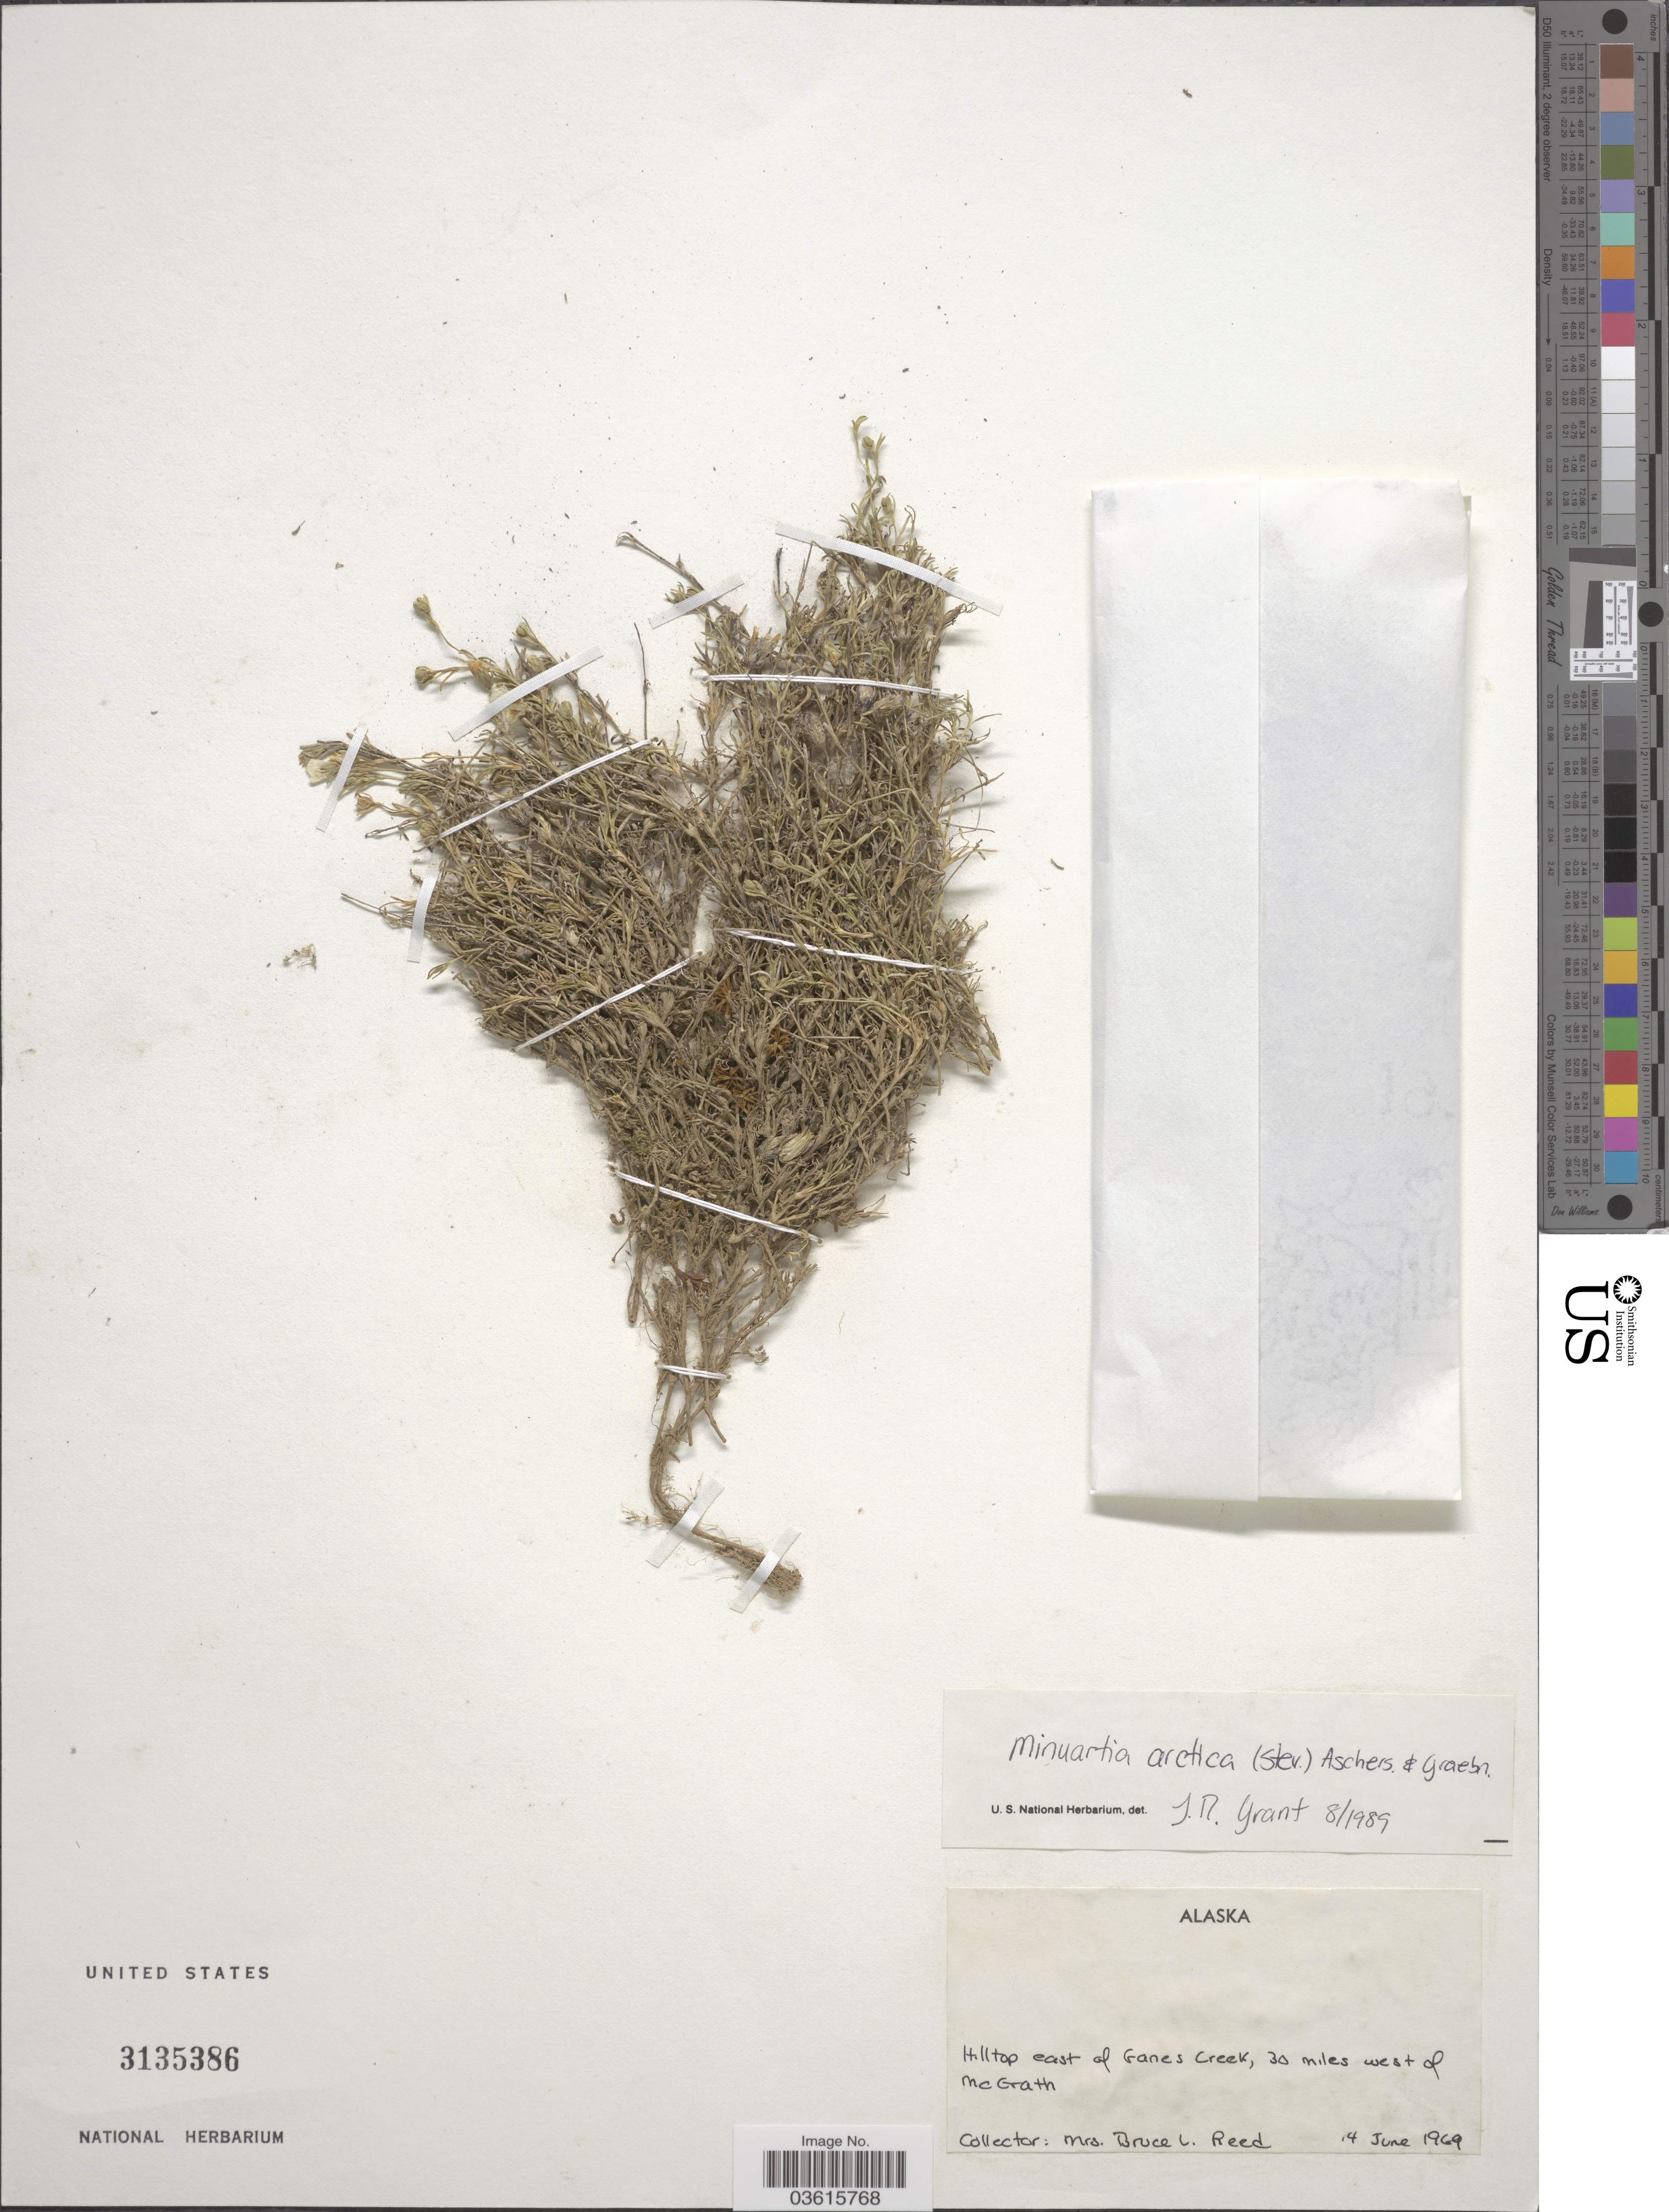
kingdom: Plantae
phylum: Tracheophyta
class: Magnoliopsida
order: Caryophyllales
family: Caryophyllaceae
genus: Cherleria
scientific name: Cherleria arctica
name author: (Steven ex Ser.) A.J. Moore & Dillenb.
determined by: Strong, M. T., (US), Smithsonian Institution - National Museum of Natural History (UNITED STATES)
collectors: B. Reed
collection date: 1969-06-14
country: United States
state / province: Alaska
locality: Hilltop east of Ganes Creek, 30 miles west of McGrath.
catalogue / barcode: US 3135386